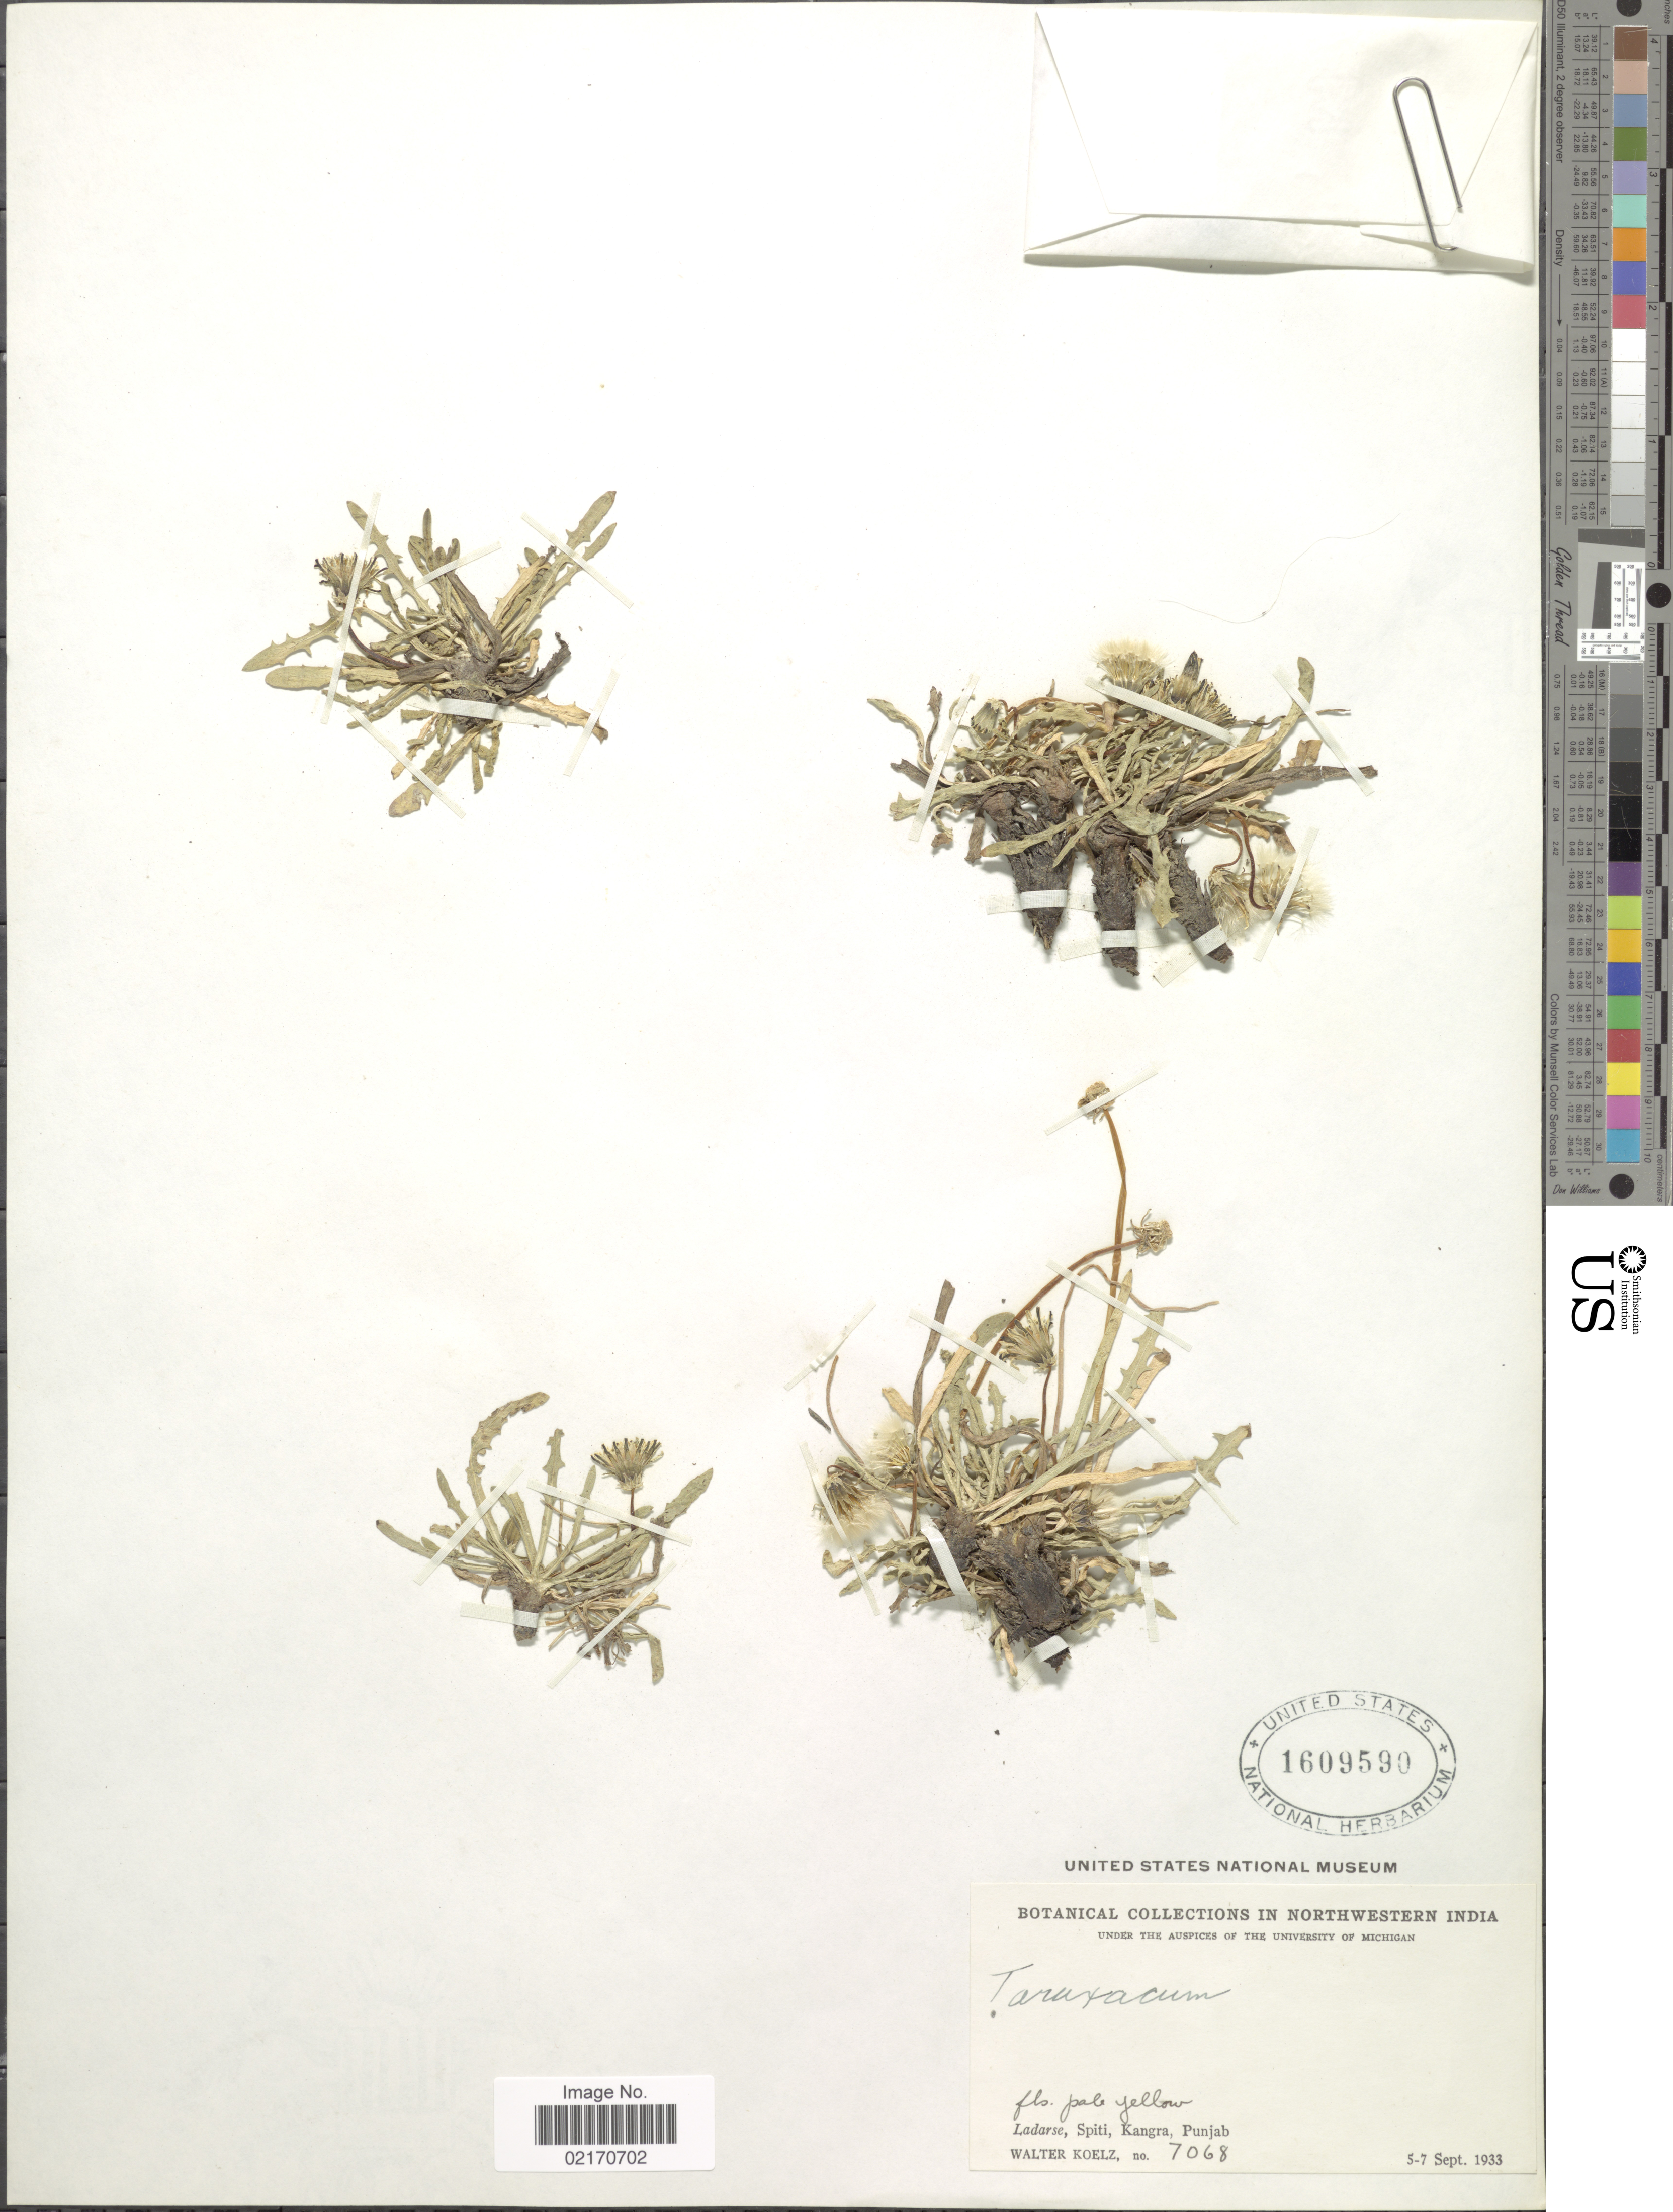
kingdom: Plantae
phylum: Tracheophyta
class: Magnoliopsida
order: Asterales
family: Asteraceae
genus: Taraxacum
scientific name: Taraxacum sp.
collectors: W. N. Koelz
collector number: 7068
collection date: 1933-09-05/1933-09-07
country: India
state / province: Himachal Pradesh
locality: Northwestern India, Ladarse, Spiti, Kangra.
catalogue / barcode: US 1609590